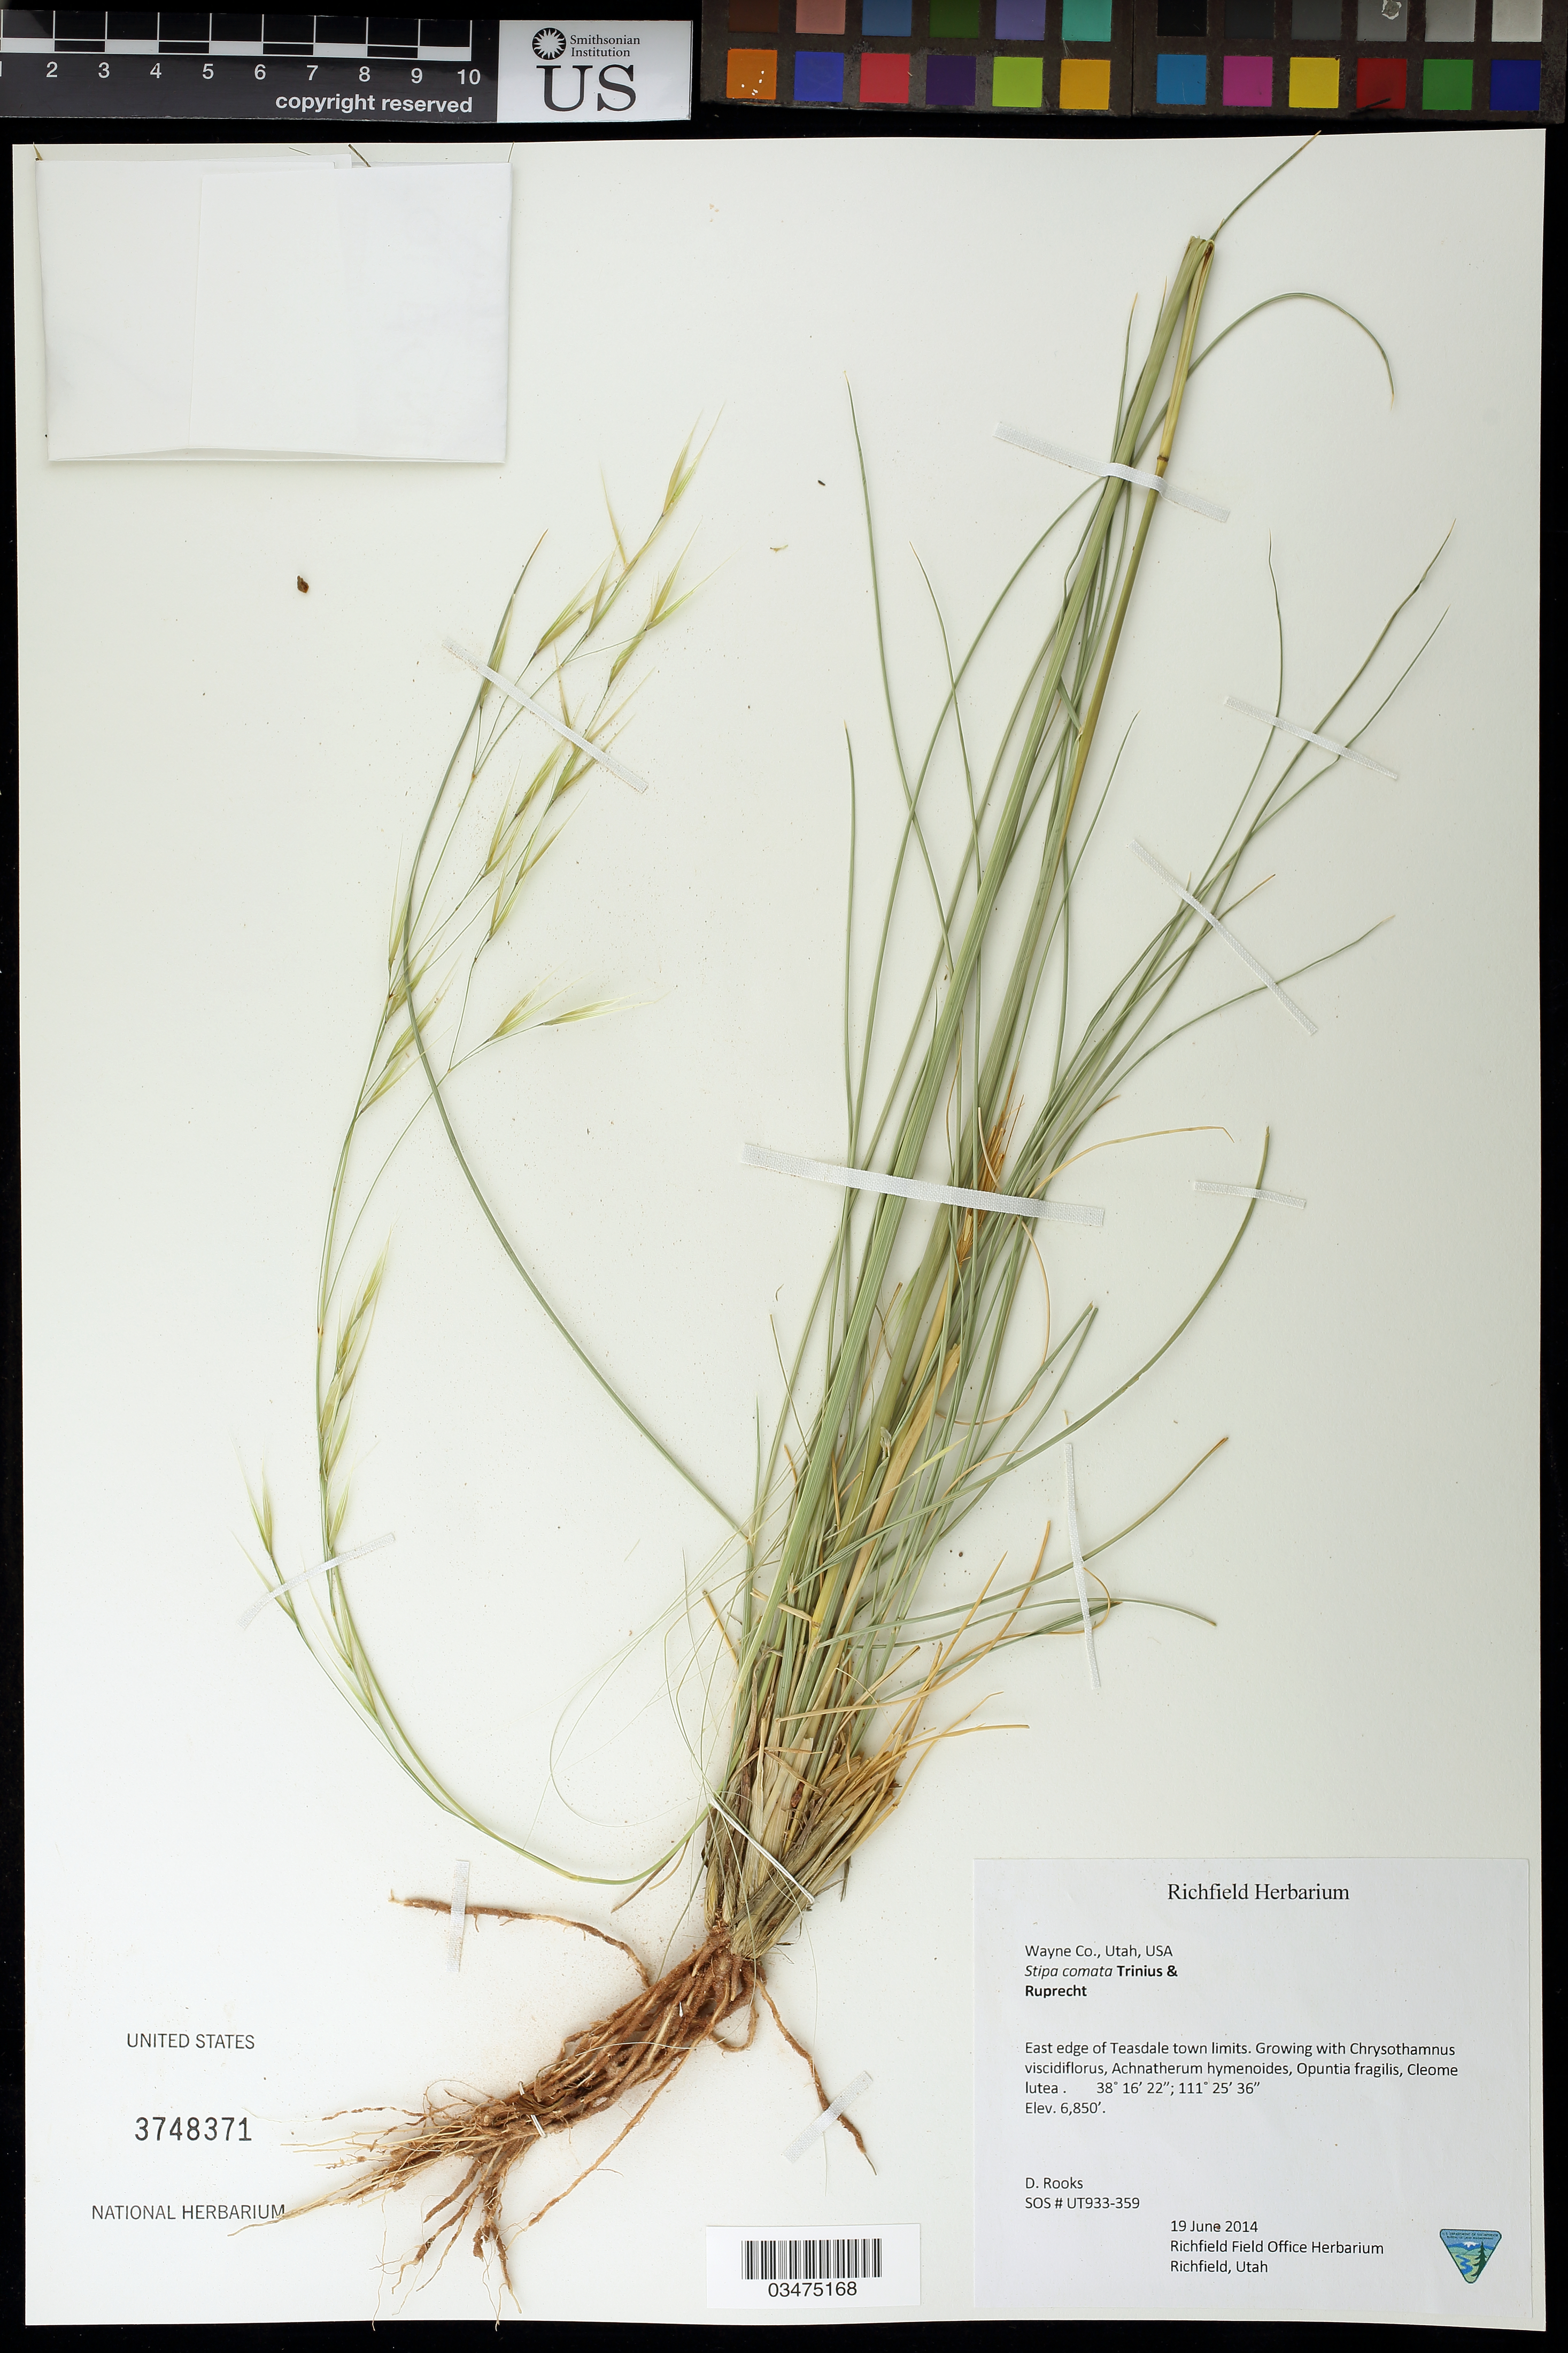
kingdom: Plantae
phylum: Tracheophyta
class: Liliopsida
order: Poales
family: Poaceae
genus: Stipa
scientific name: Stipa comata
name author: Trin. & Rupr.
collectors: D. Rooks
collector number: UT933-359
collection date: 2014-06-19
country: United States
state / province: Utah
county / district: Wayne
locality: East edge of Teasdale town limits.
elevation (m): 2088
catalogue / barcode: US 3748371